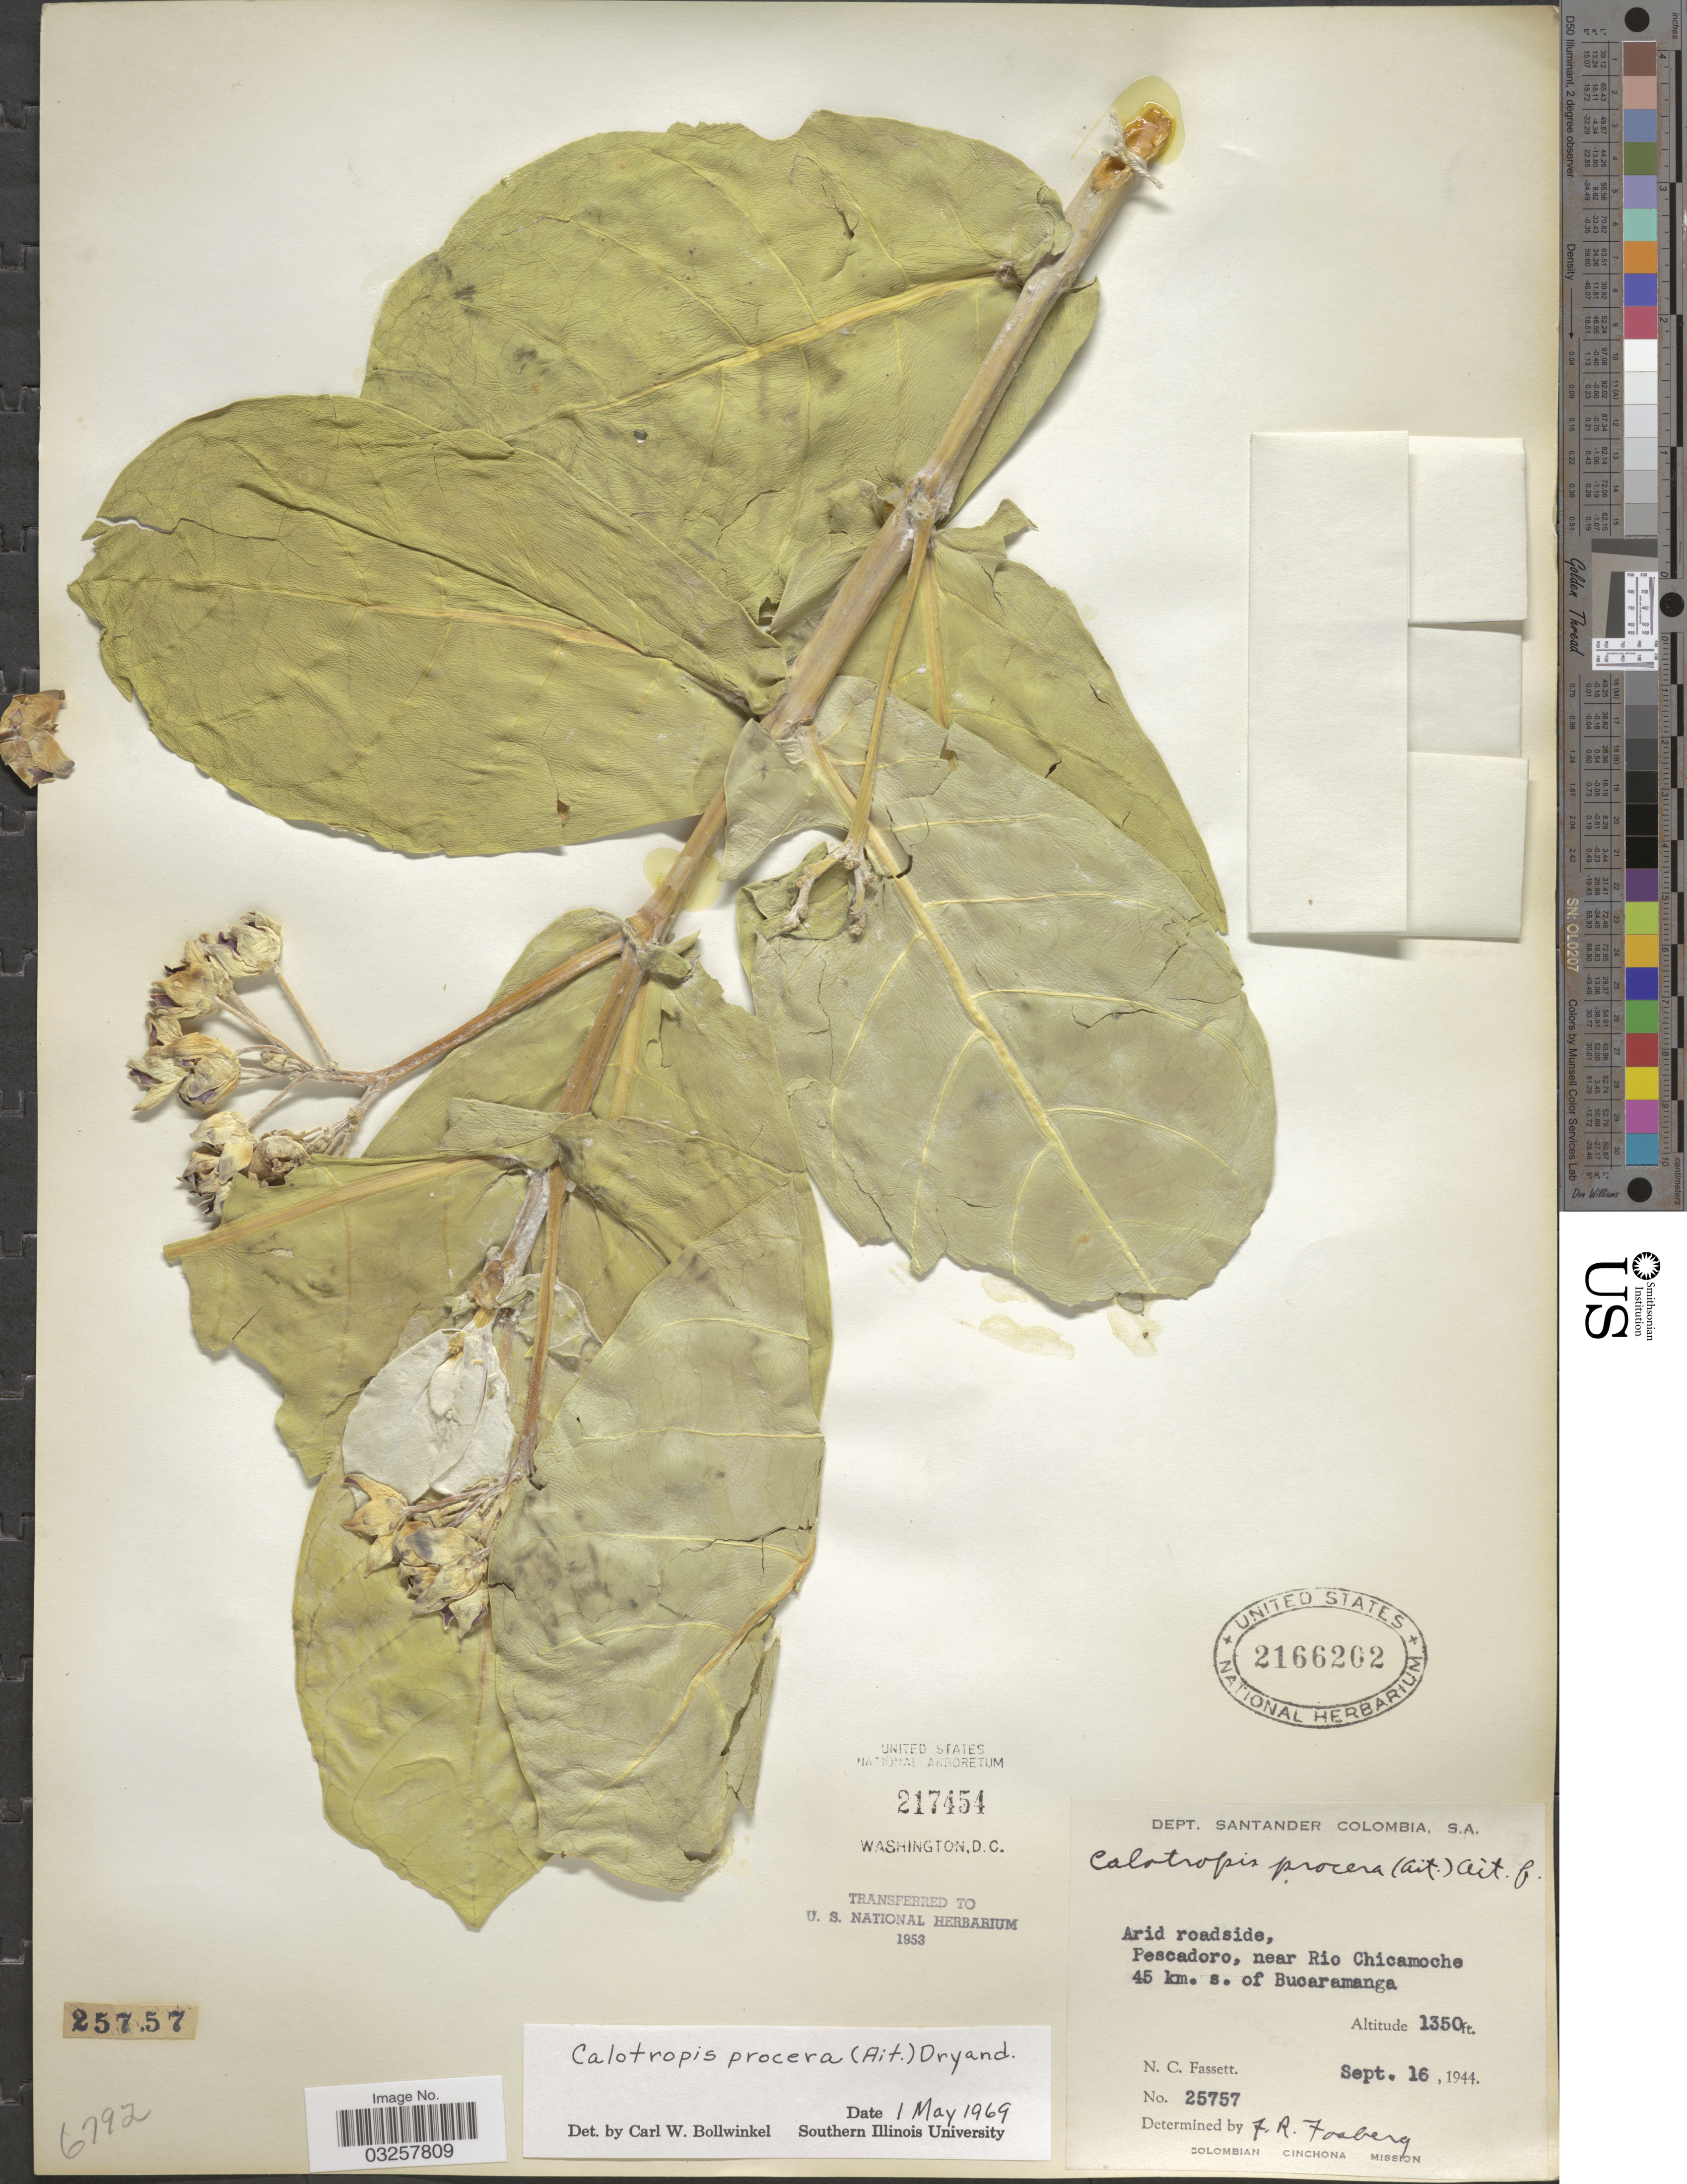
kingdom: Plantae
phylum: Tracheophyta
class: Magnoliopsida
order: Gentianales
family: Apocynaceae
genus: Calotropis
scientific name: Calotropis procera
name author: (Aiton) W.T. Aiton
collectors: N. C. Fassett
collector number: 25757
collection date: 1944-09-16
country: Colombia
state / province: Santander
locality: Dept. Santander. Pescadoro, near Rio Chicamoche 45 km. s. of Bucaramanga.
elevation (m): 411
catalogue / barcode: US 2166202